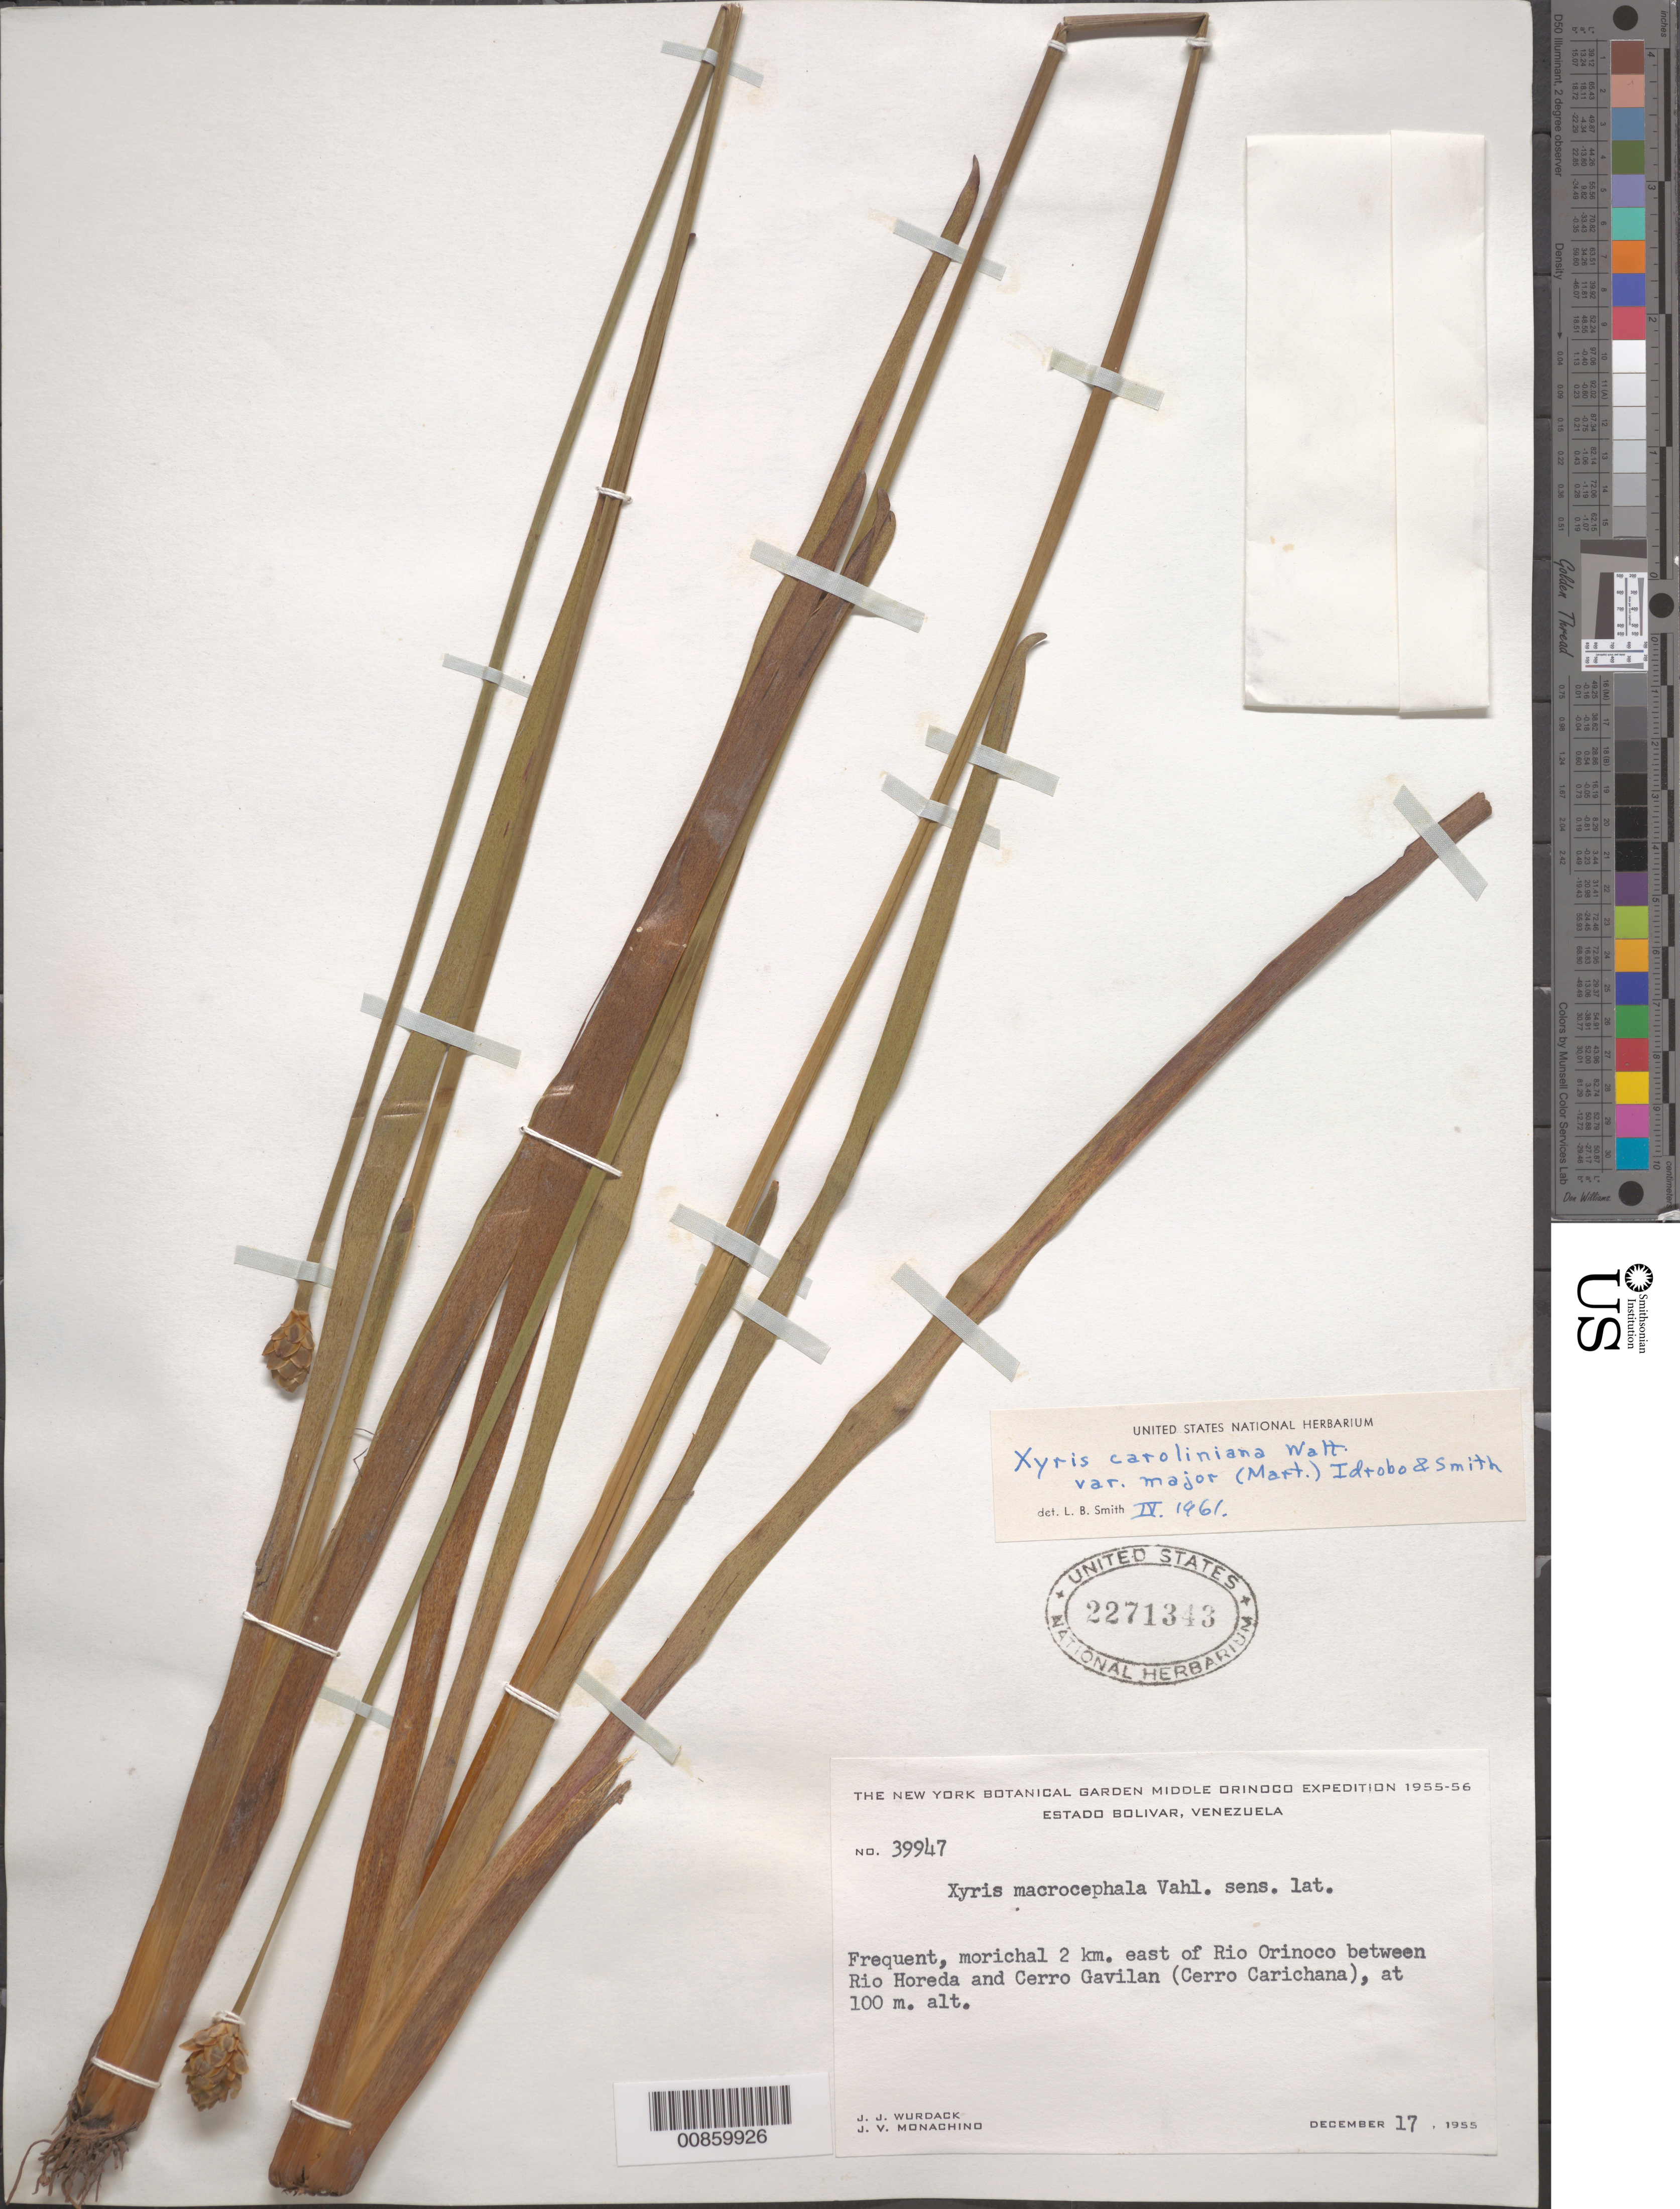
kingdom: Plantae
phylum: Tracheophyta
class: Liliopsida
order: Poales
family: Xyridaceae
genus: Xyris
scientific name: Xyris laxifolia var. major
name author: Mart.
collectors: J. J. Wurdack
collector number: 39947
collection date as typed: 17-Dec-55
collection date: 1955-12-17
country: Venezuela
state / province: Bolívar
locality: Río Orinoco, 2 km E, between mouth of Río Horeda and Cerro Gavilan (Cerro Carichana)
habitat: Morichal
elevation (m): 100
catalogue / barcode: US 2271343